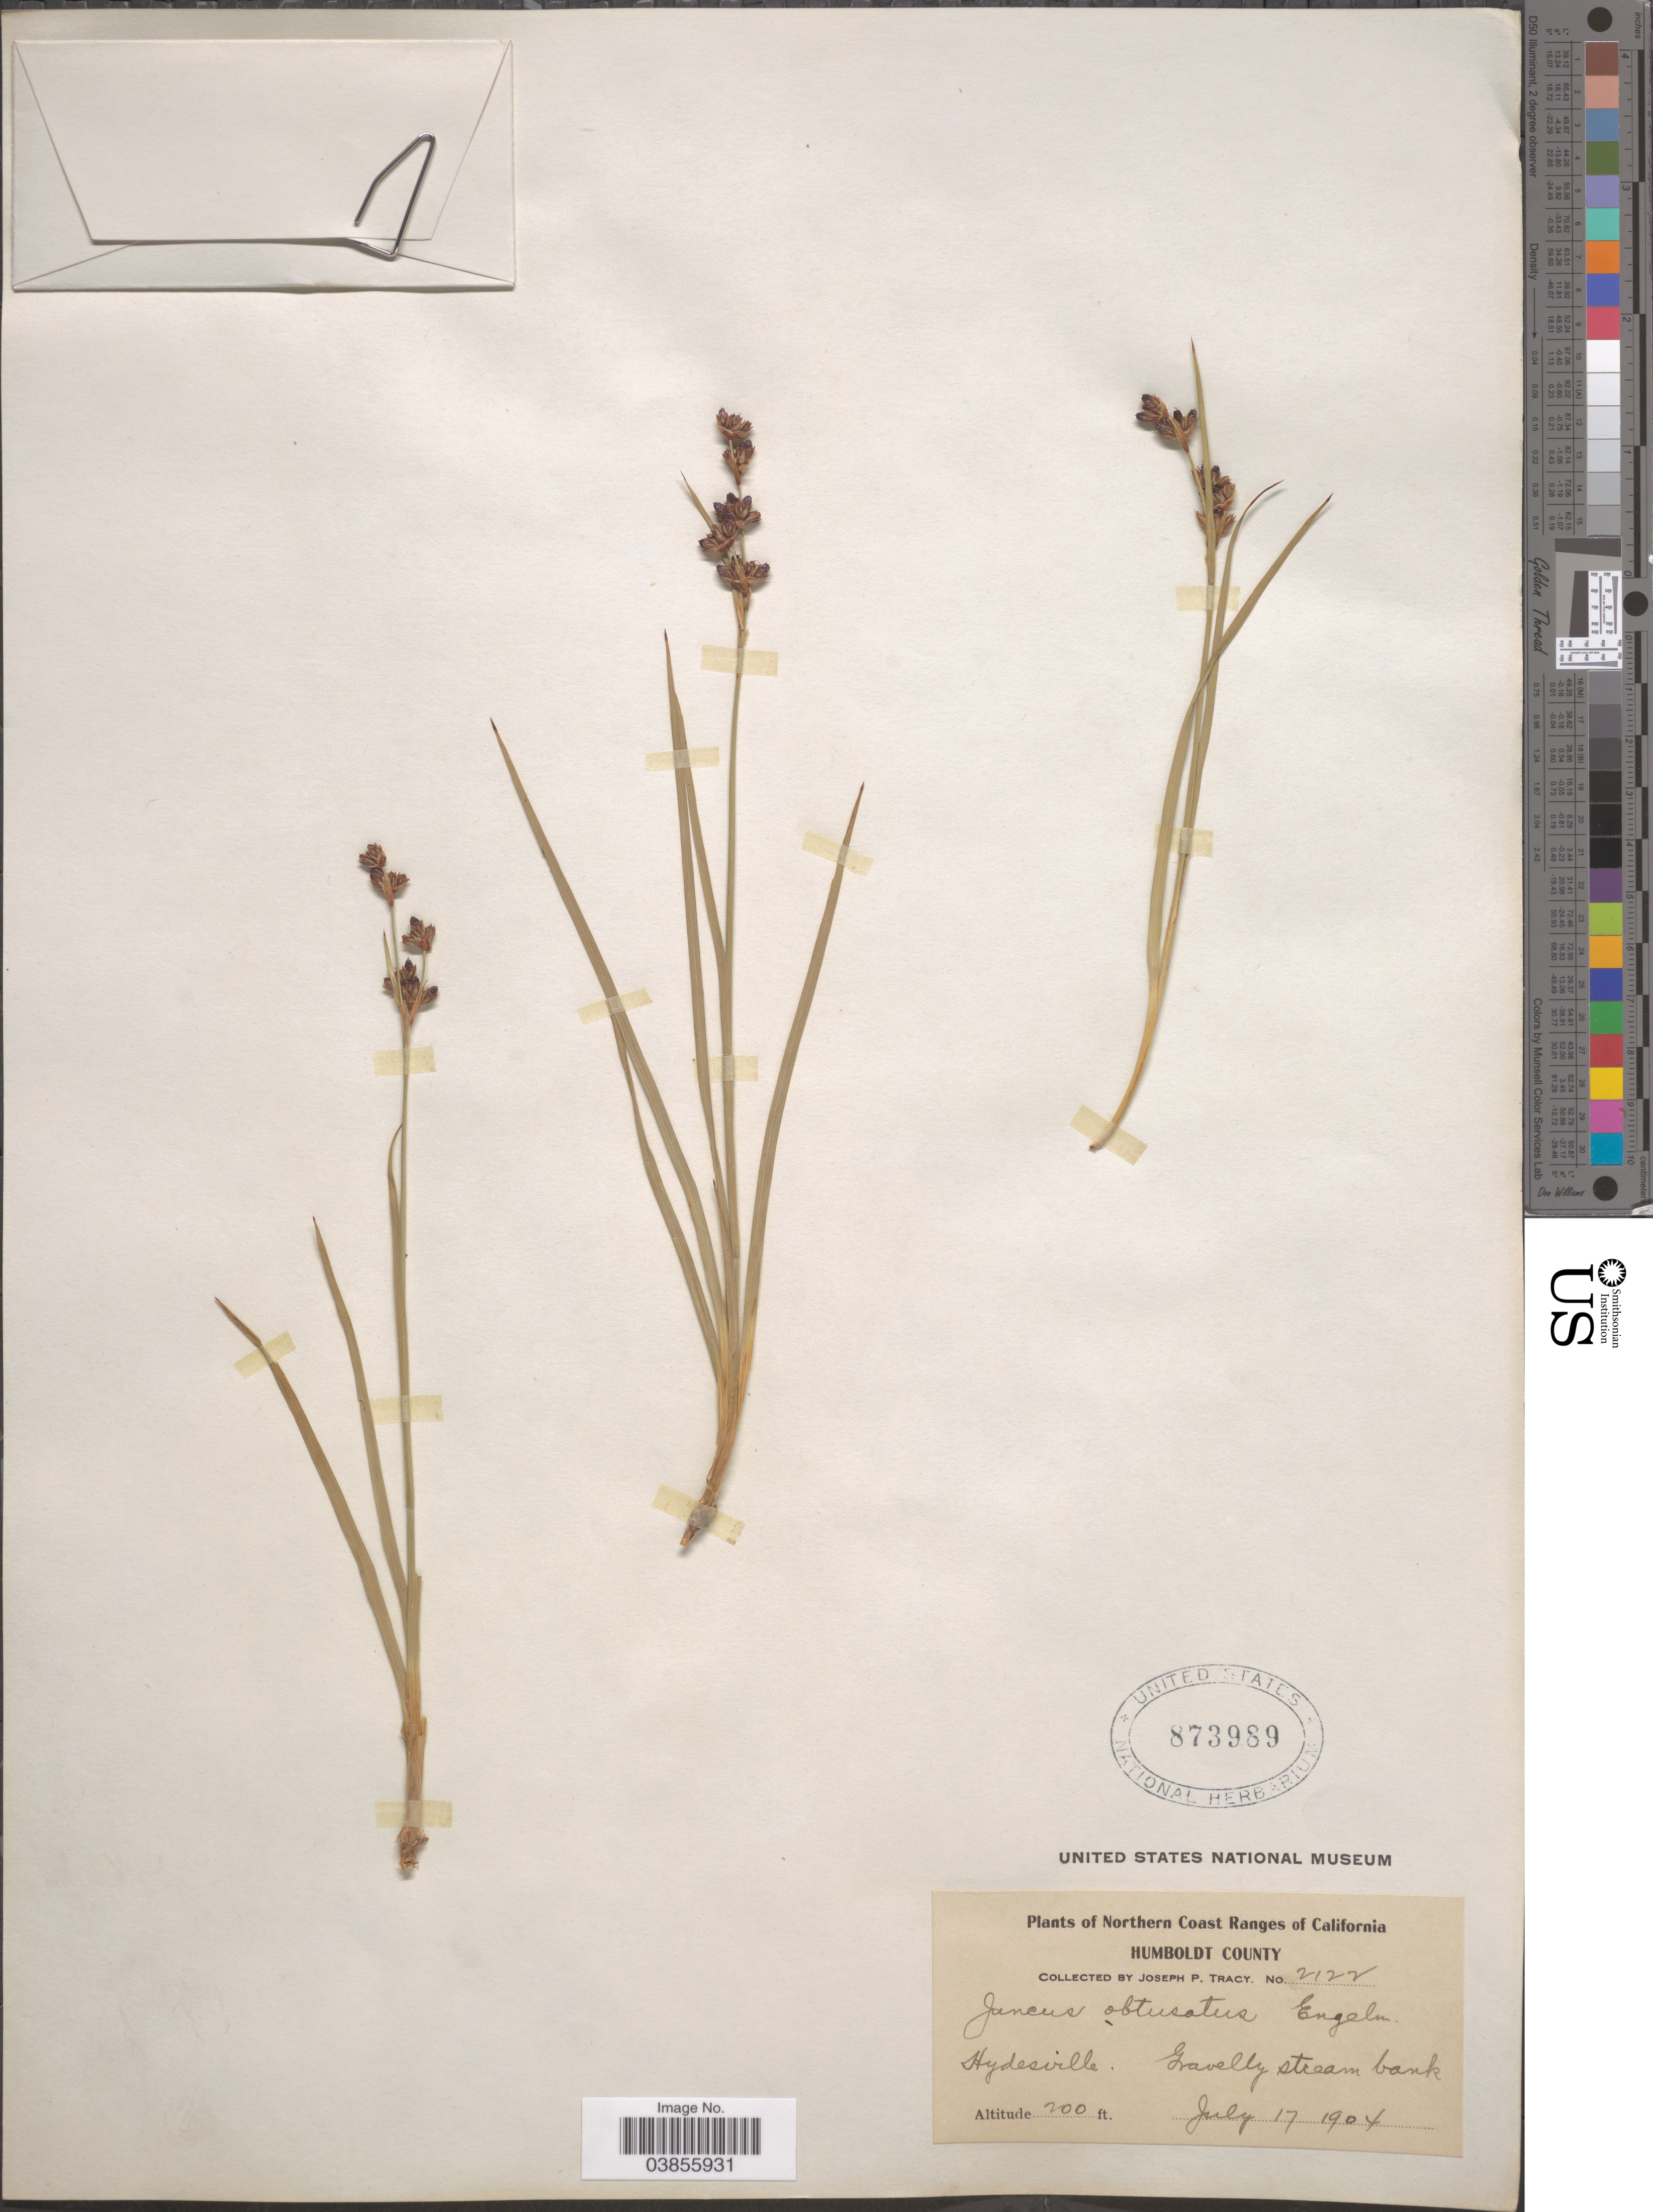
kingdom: Plantae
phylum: Tracheophyta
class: Liliopsida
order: Poales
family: Juncaceae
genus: Juncus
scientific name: Juncus obtusatus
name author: Kit. ex Schult.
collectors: J. Tracy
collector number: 2122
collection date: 1904-07-17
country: United States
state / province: California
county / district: Humboldt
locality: Northern Coast Ranges of California. Humboldt County. Hydesville.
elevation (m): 61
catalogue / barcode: US 873989